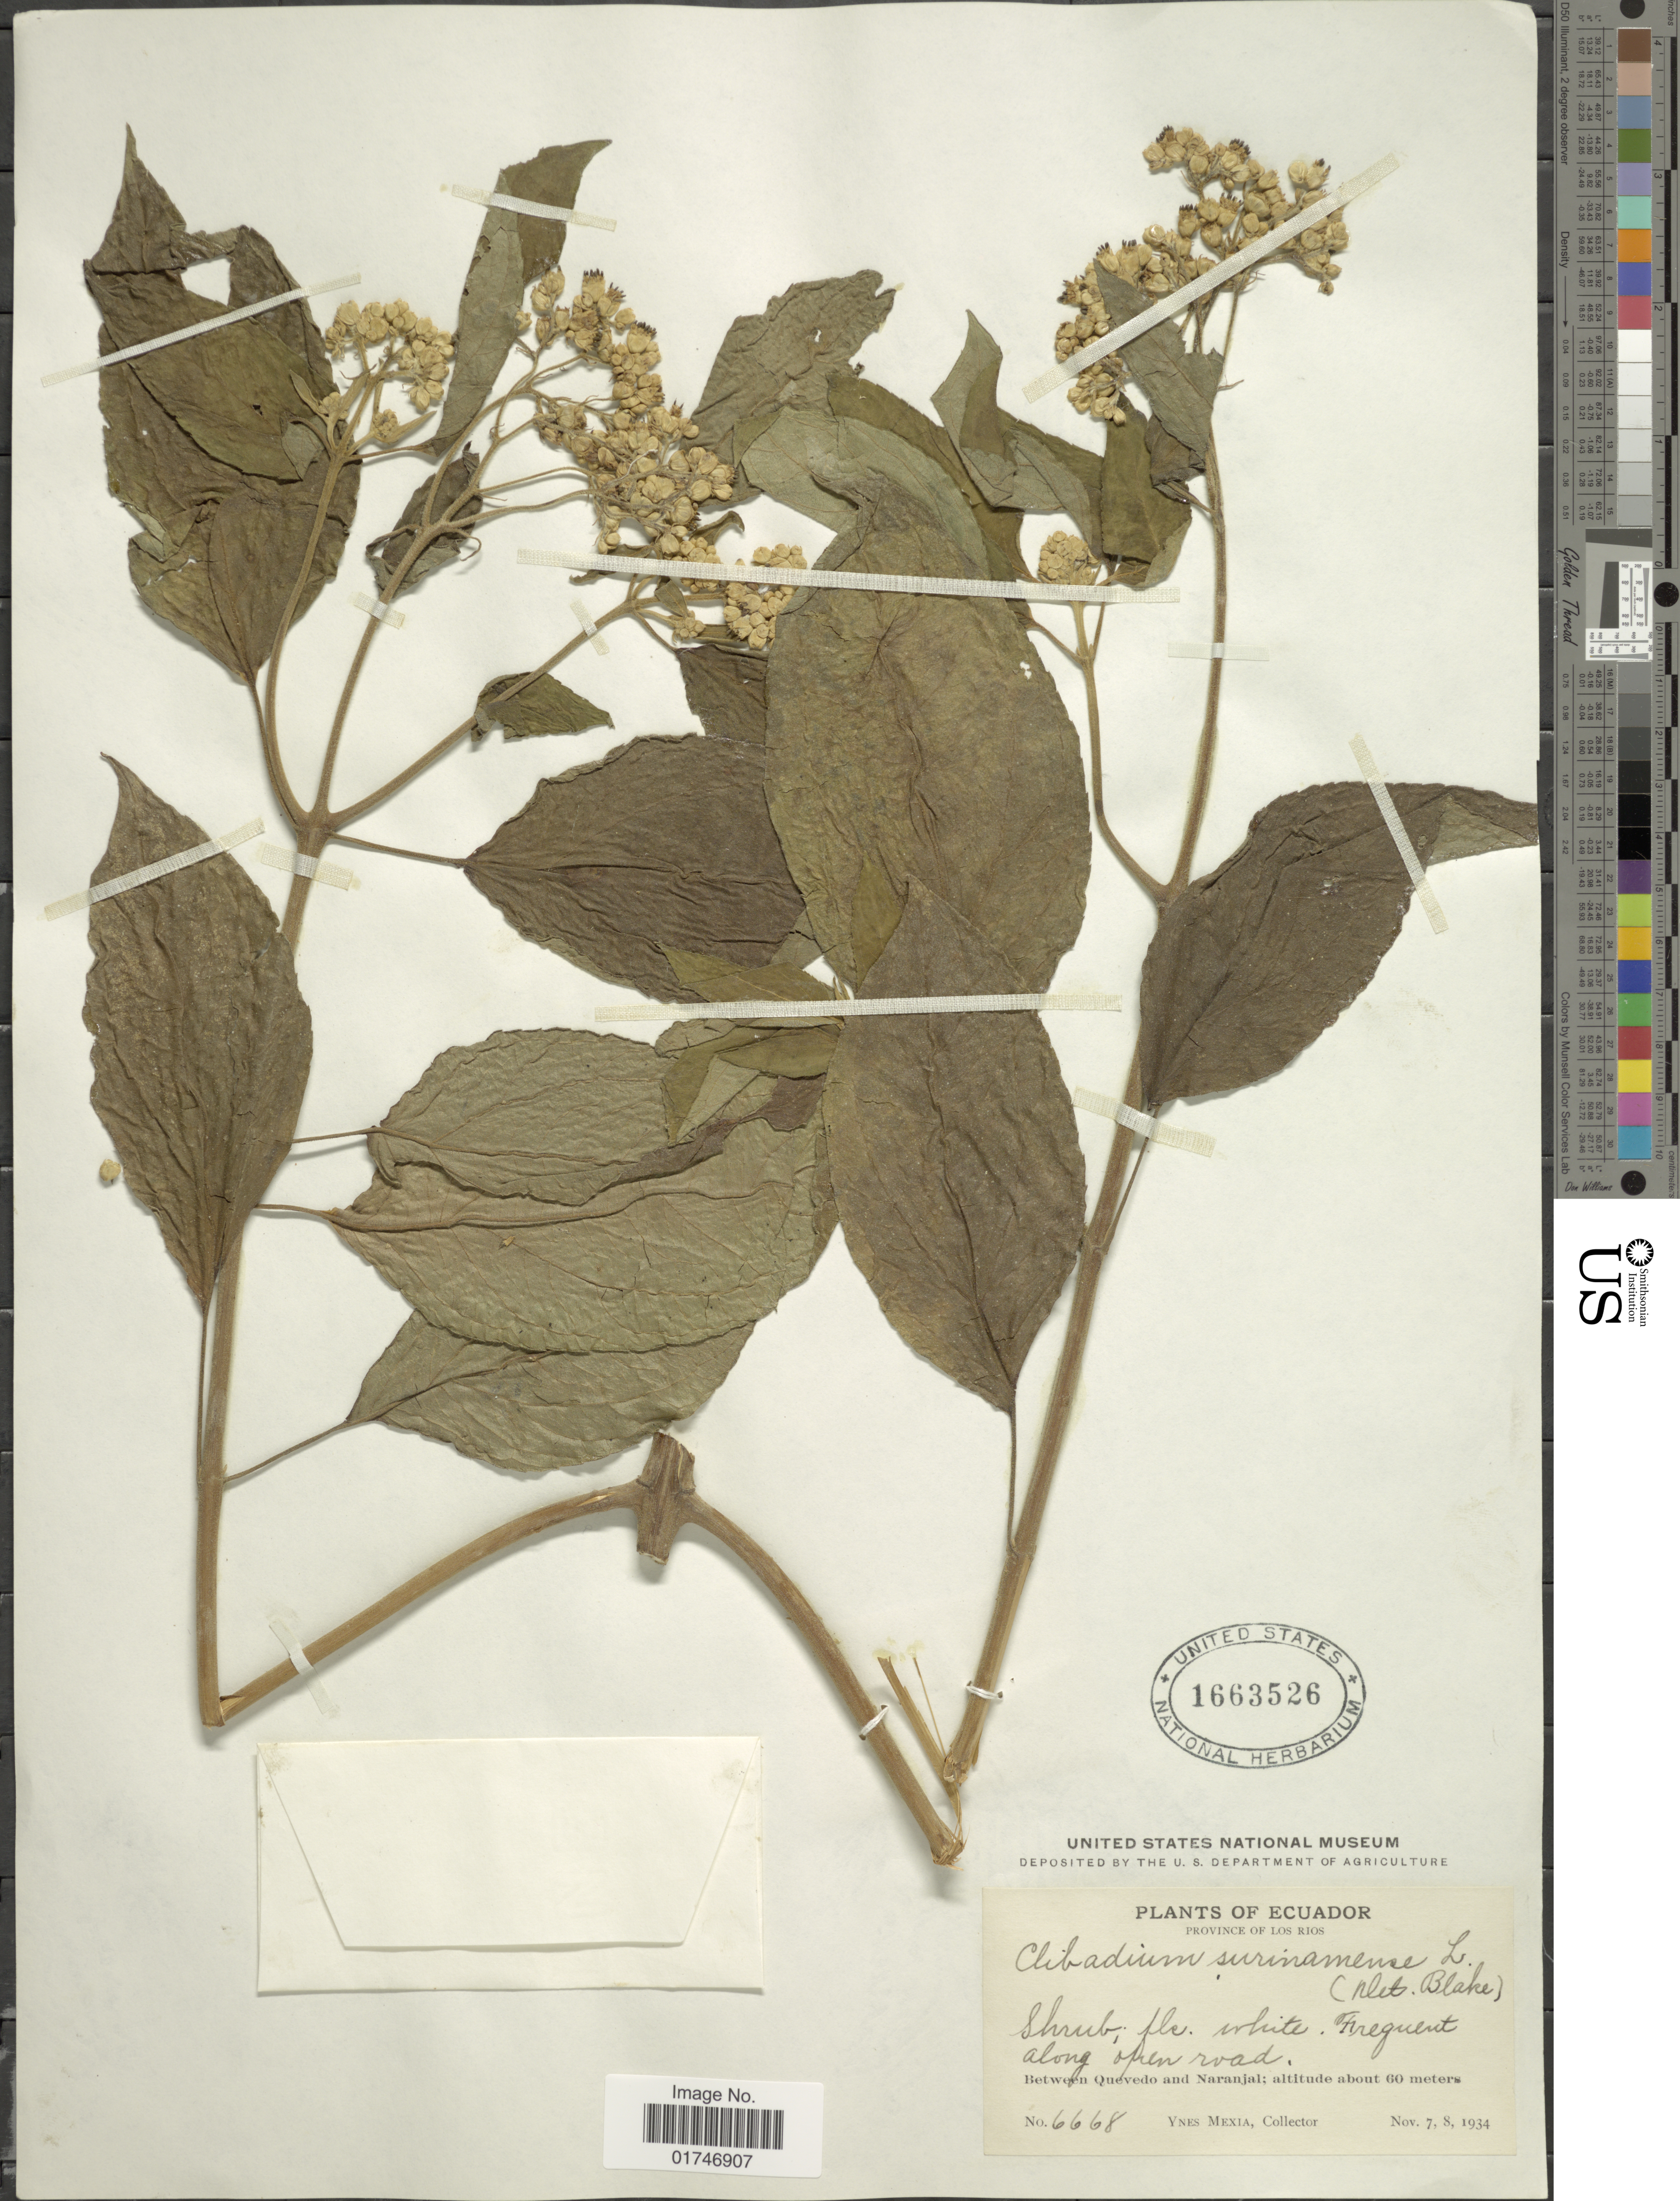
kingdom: Plantae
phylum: Tracheophyta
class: Magnoliopsida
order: Asterales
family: Asteraceae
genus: Clibadium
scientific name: Clibadium surinamense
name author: L.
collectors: Y. Mexia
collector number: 6668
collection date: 1934-11-07/1934-11-08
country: Ecuador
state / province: Los Ríos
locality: Province of Los Rios. Frequent along open road. Between Quevedo and Naranjal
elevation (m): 60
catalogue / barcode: US 1663526